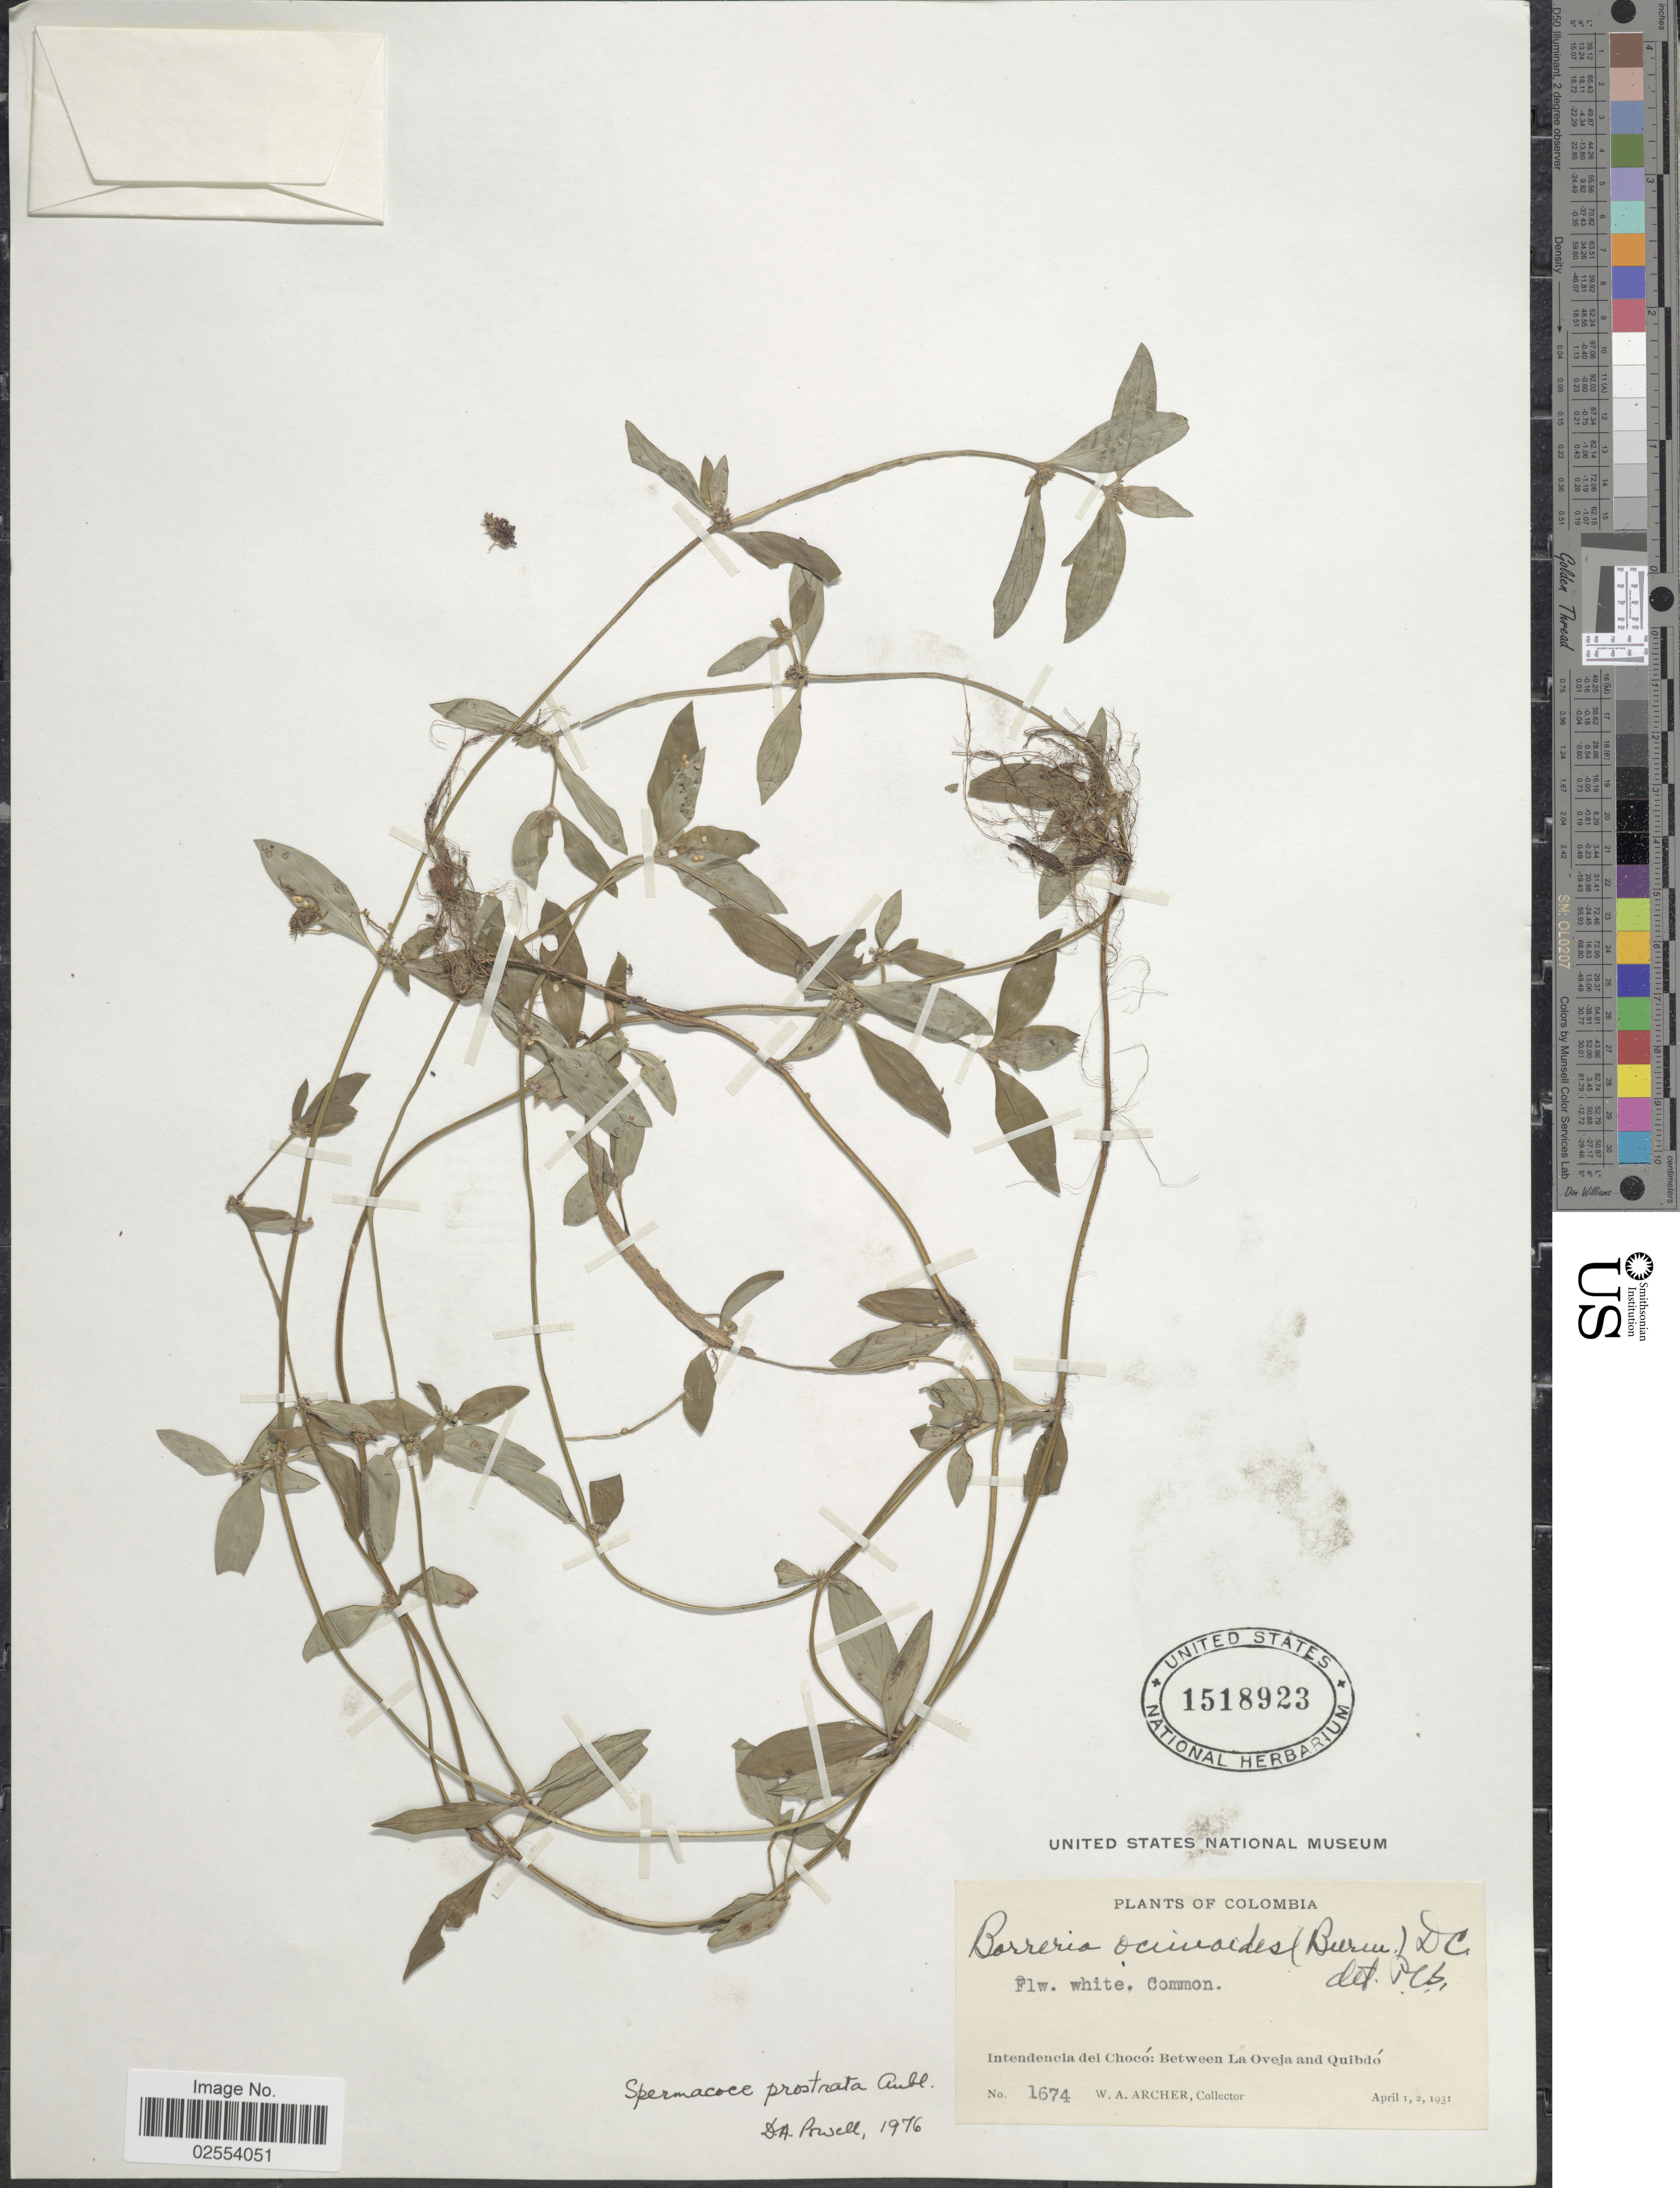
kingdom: Plantae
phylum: Tracheophyta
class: Magnoliopsida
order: Gentianales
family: Rubiaceae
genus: Spermacoce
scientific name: Spermacoce prostrata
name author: Aubl.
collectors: W. A. Archer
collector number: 1674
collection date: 1931-04-01/1931-04-02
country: Colombia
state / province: Chocó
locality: Intendencia del Chocó: Between La Oveja and Quibdó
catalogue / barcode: US 1518923